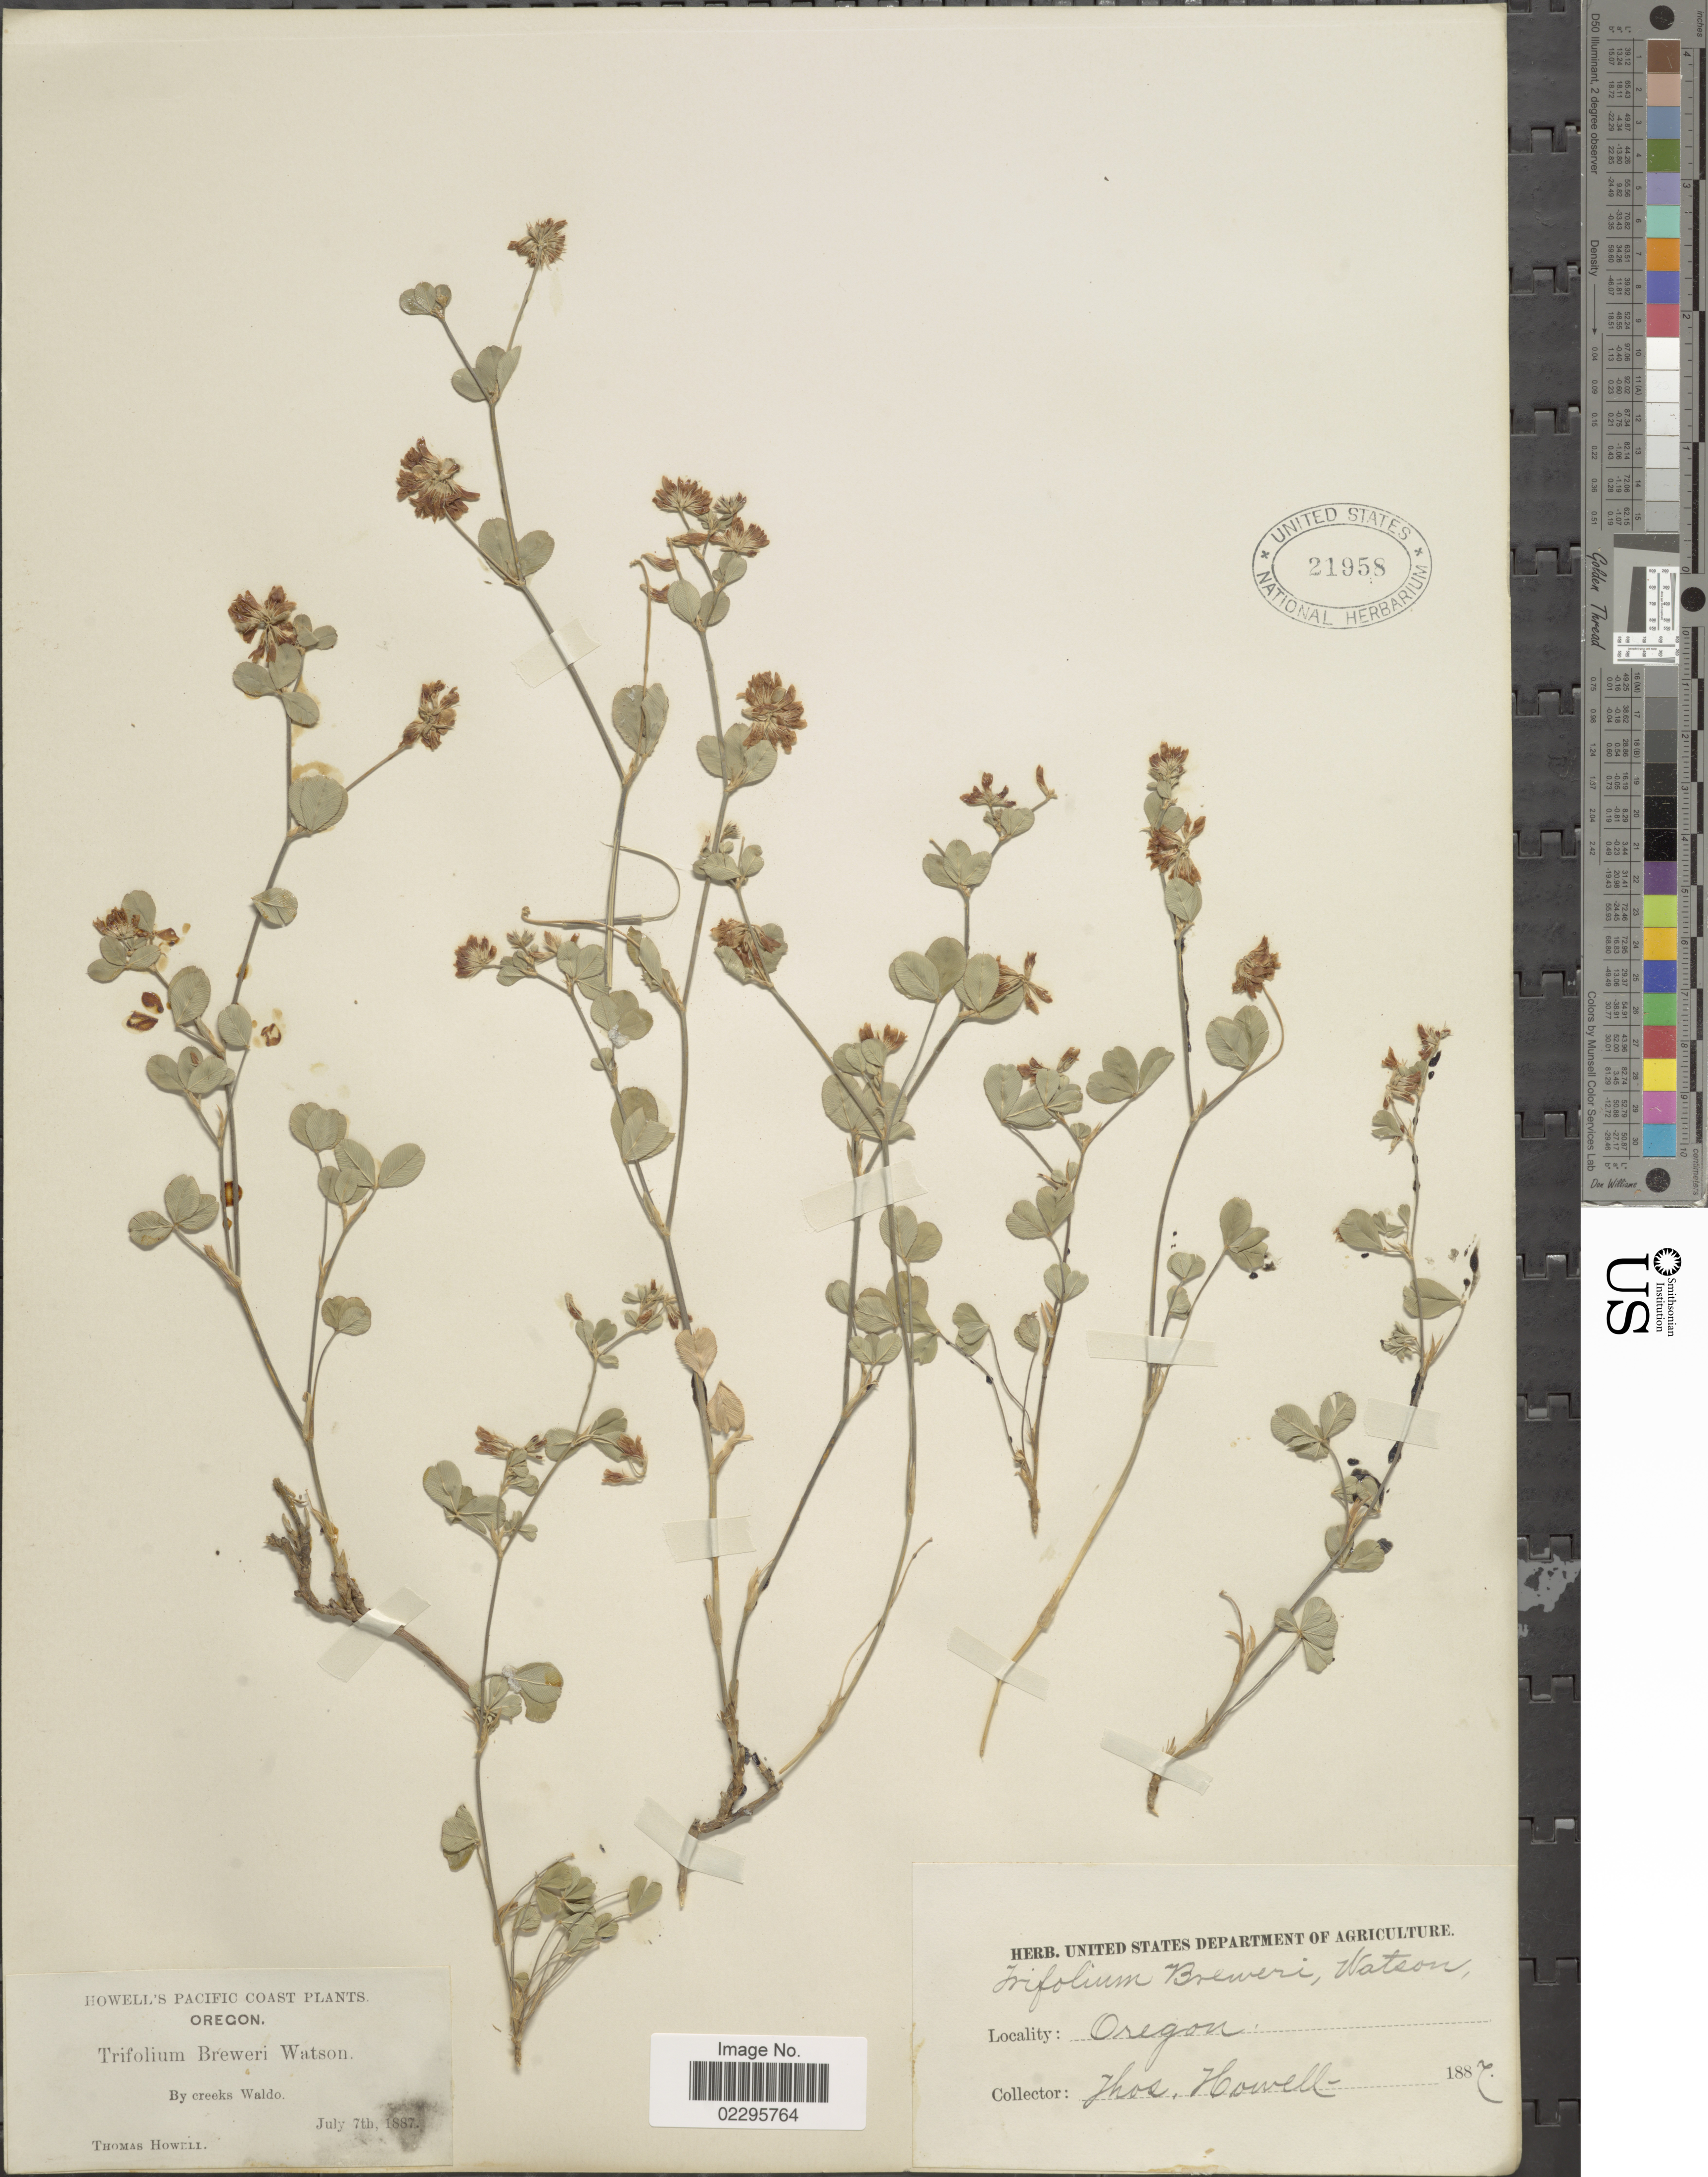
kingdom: Plantae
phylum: Tracheophyta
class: Magnoliopsida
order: Fabales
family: Fabaceae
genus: Trifolium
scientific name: Trifolium breweri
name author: S. Watson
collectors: T. Howell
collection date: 1887-07-07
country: United States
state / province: Oregon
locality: Pacific Coast, by creeks Waldo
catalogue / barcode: US 21958